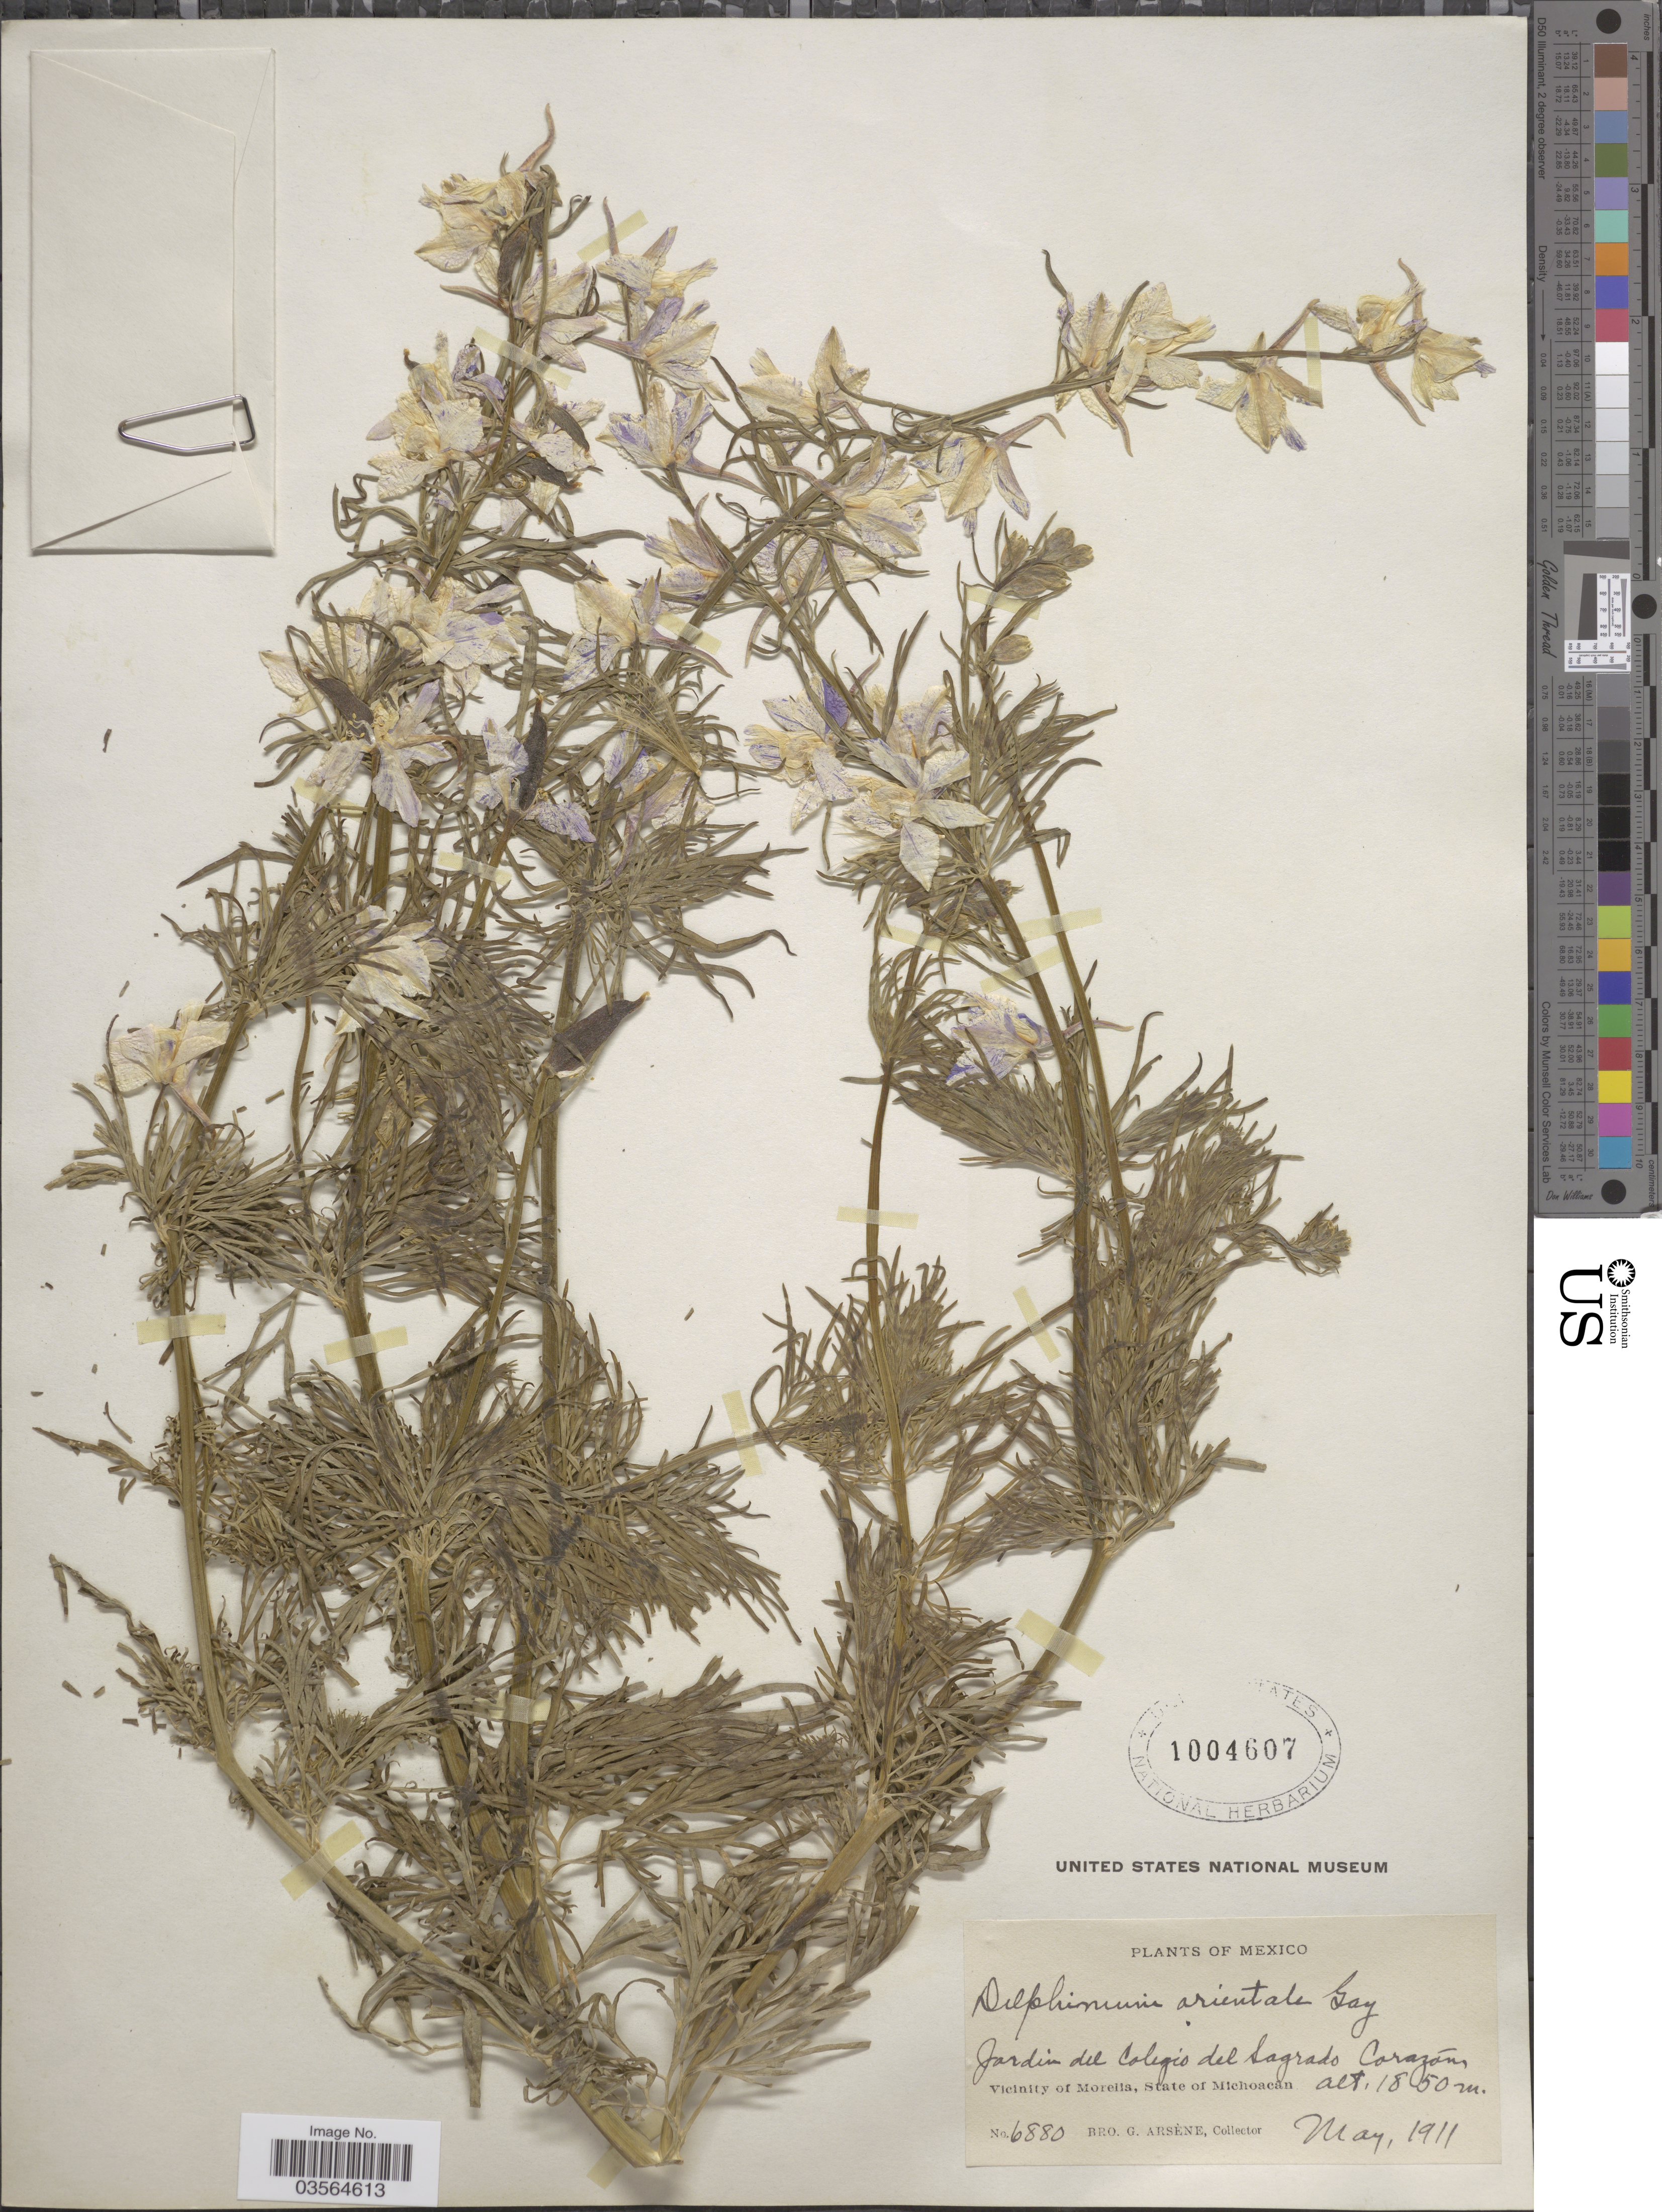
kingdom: Plantae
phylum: Tracheophyta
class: Magnoliopsida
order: Ranunculales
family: Ranunculaceae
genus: Delphinium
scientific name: Delphinium orientale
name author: J. Gay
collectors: Bro. G. Arsène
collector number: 6880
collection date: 1911-05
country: Mexico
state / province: Michoacán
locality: Jardin del Colegio del Sagrado Corazón. Vicinity of Morelia.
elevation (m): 1850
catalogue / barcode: US 1004607